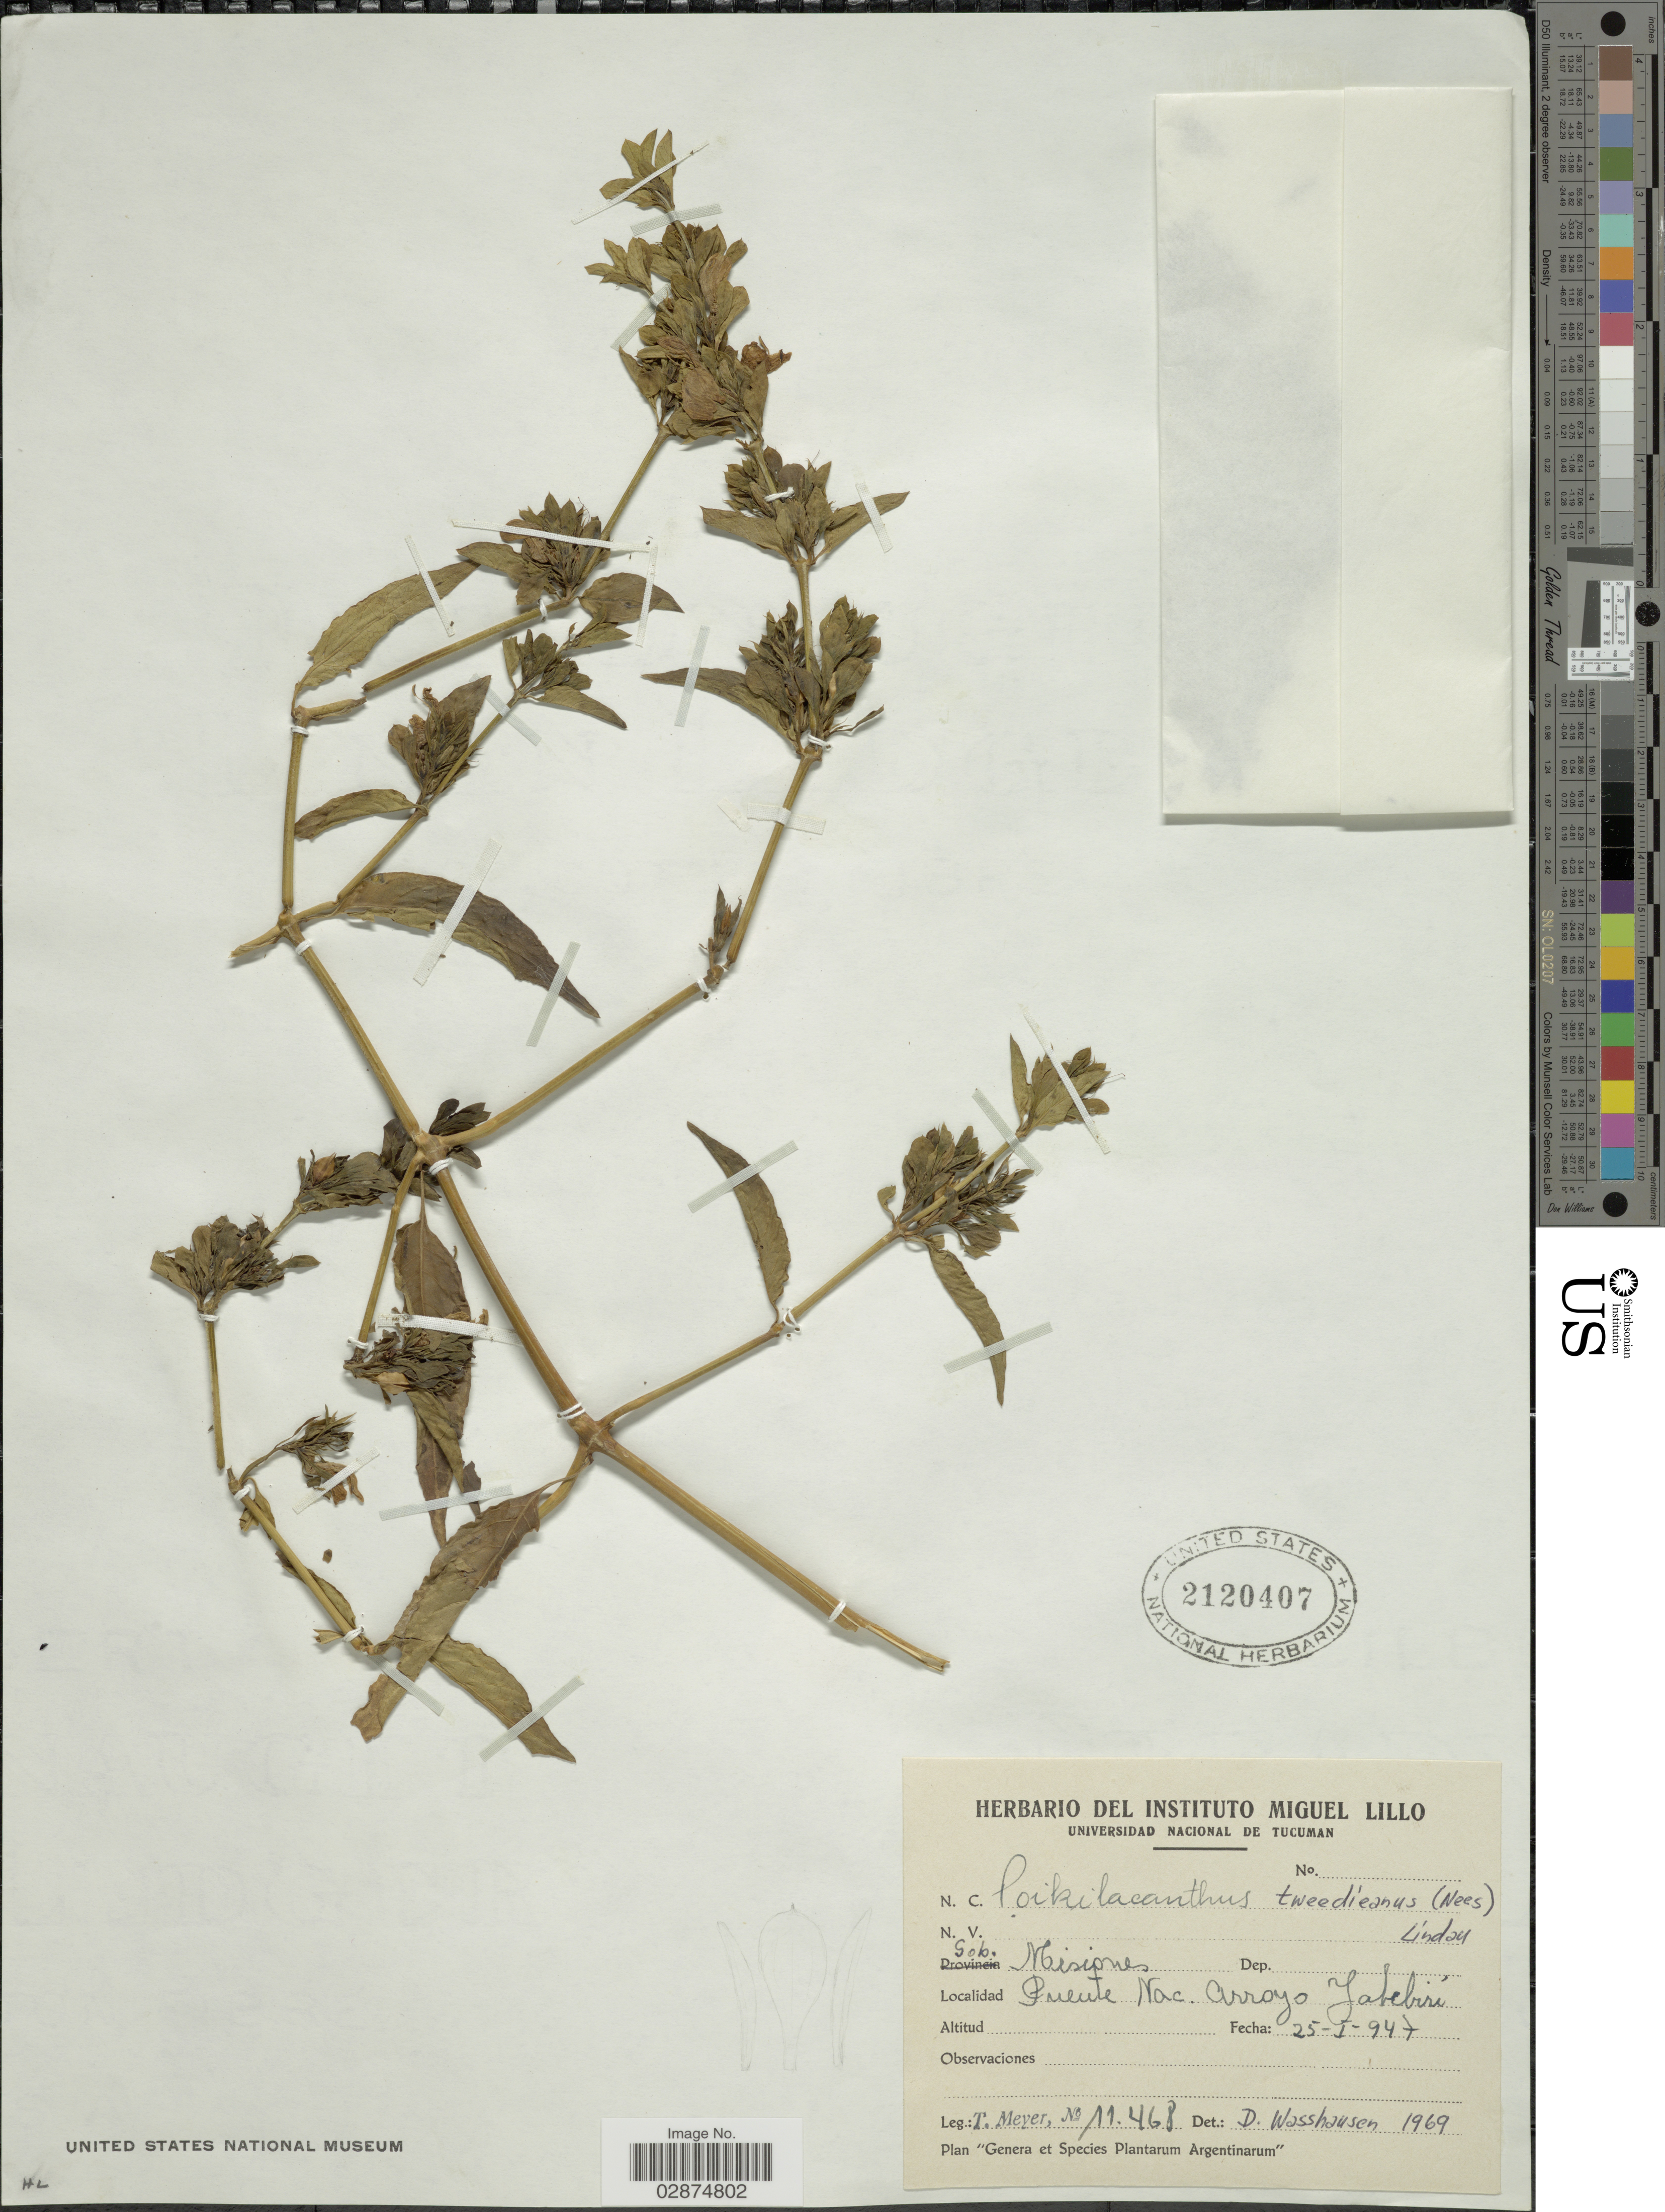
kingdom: Plantae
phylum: Tracheophyta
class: Magnoliopsida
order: Lamiales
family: Acanthaceae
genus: Poikilacanthus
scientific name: Poikilacanthus glandulosus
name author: (Nees) Ariza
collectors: T. Meyer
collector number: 11468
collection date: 1947-01-25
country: Argentina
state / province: Misiones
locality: Gob. Misiones. Puente Nac. Arroyo Yabebirí.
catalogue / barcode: US 2120407